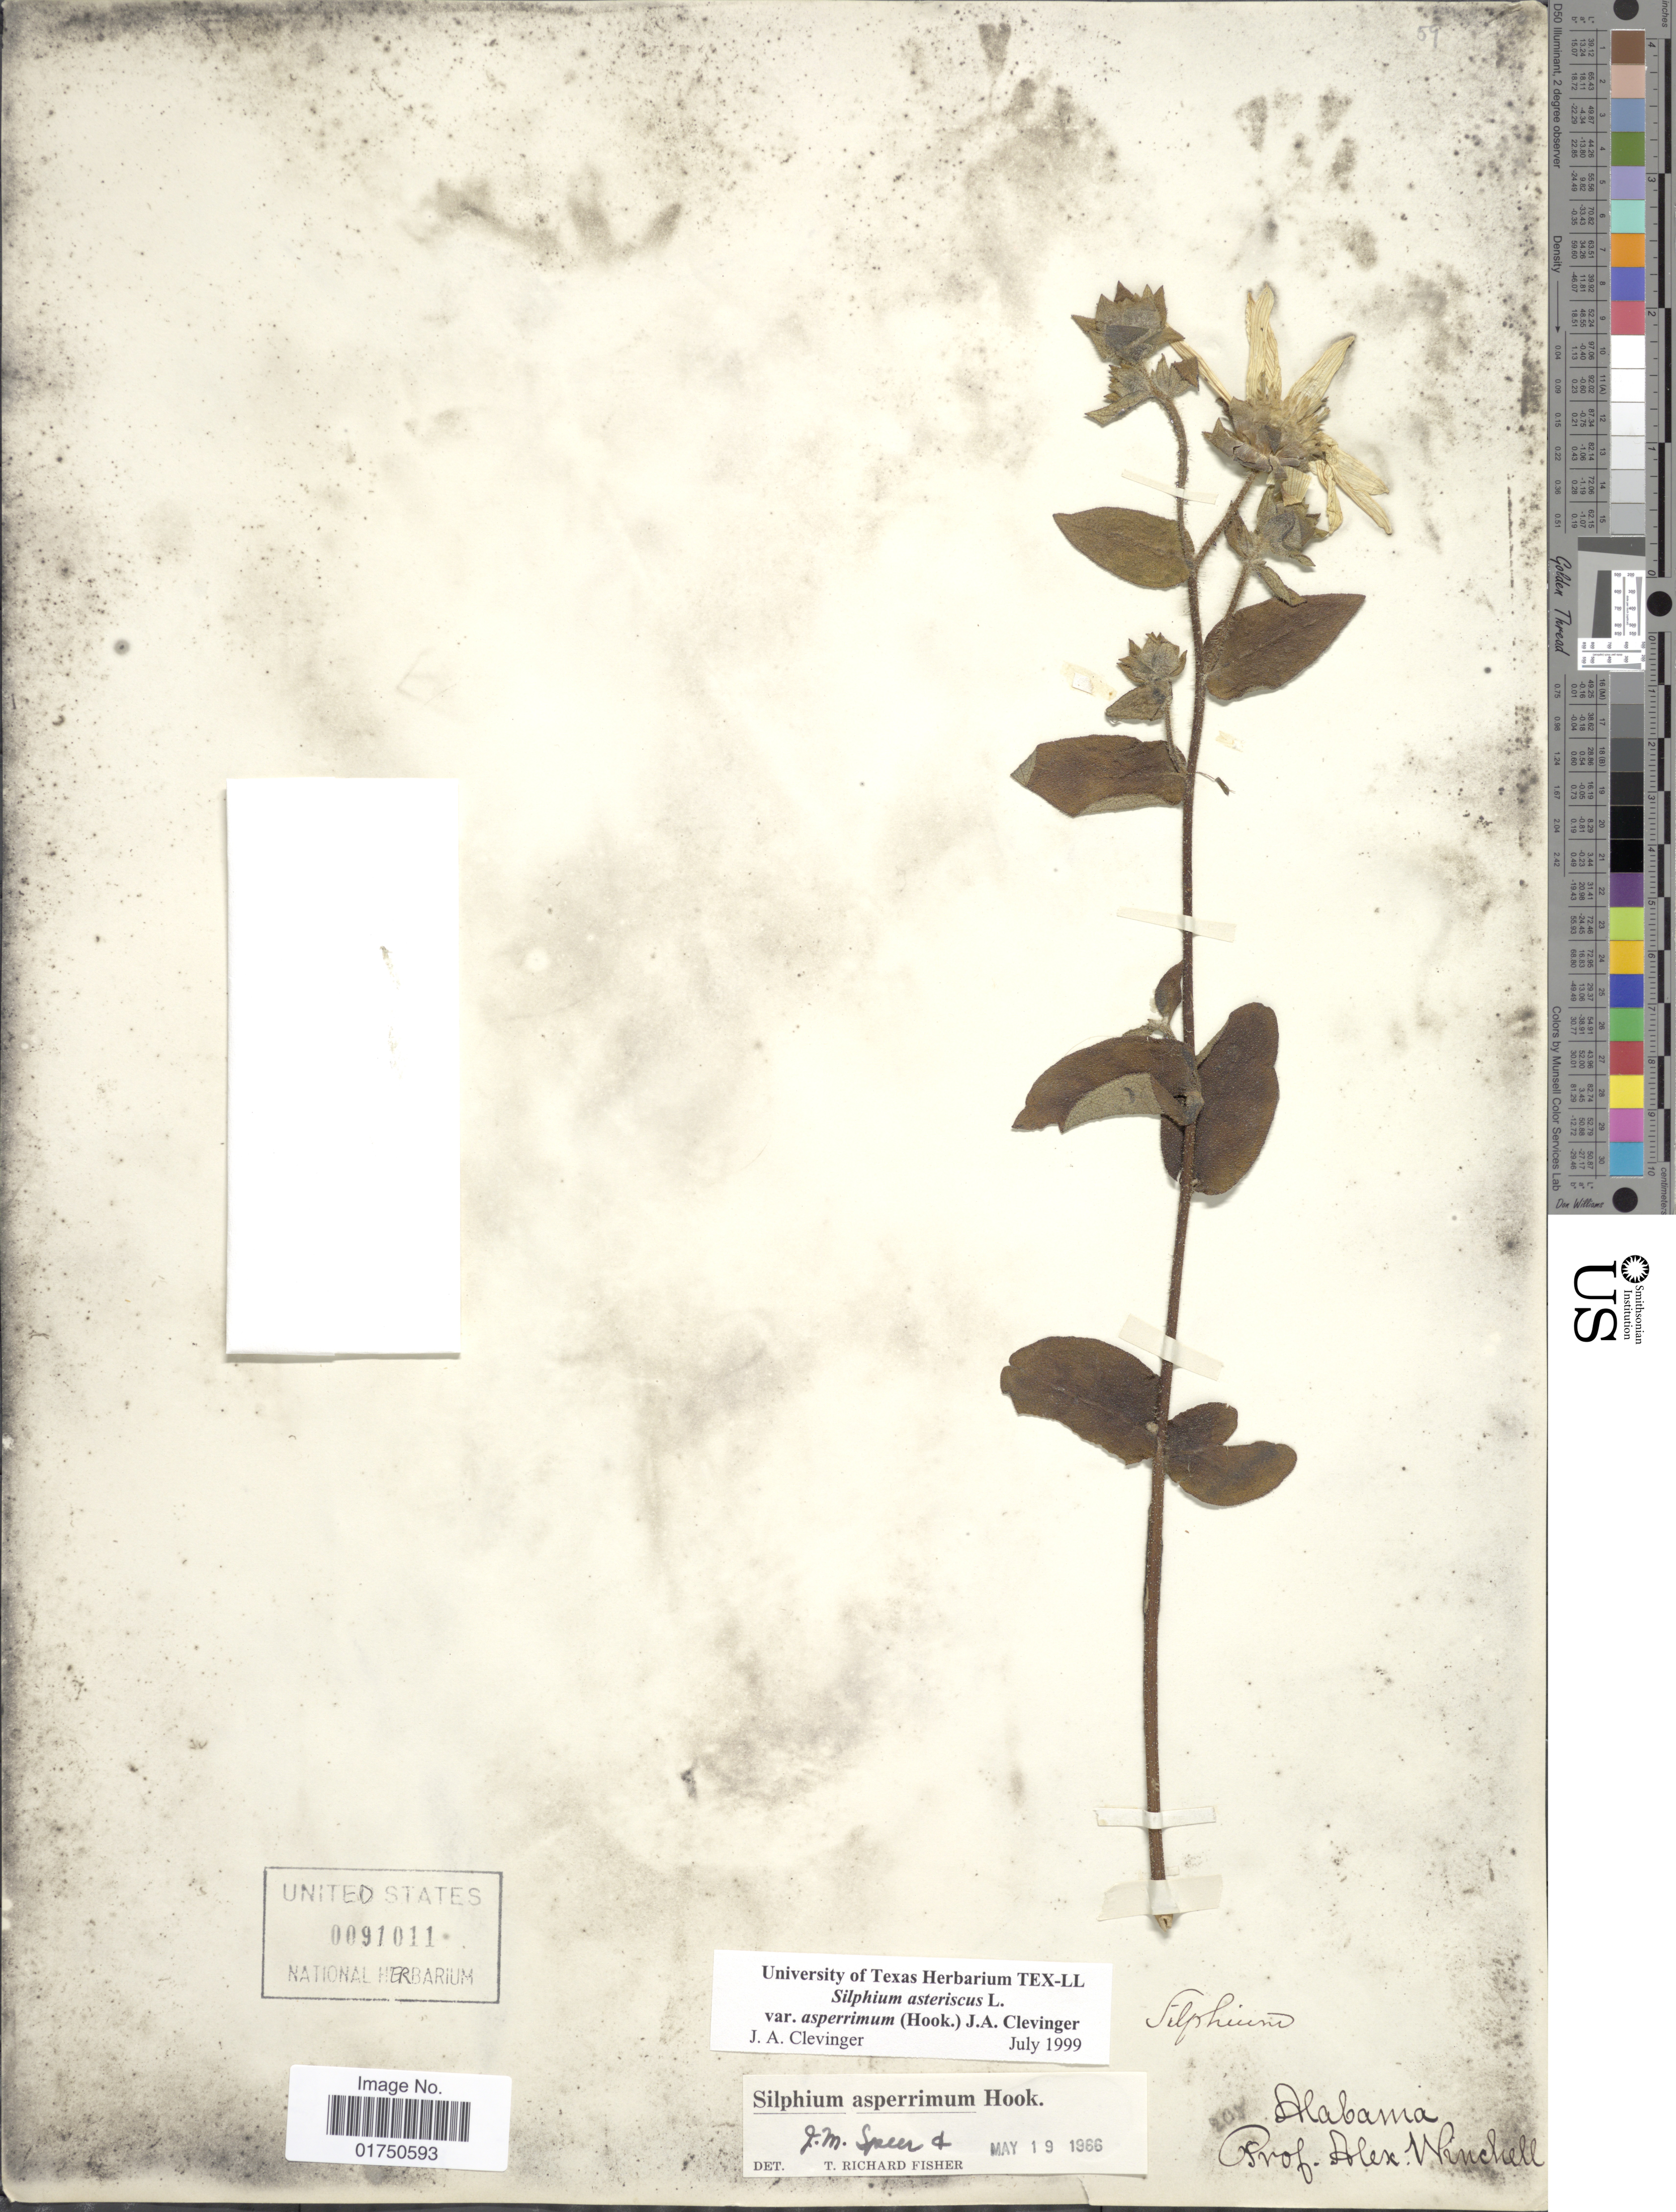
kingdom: Plantae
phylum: Tracheophyta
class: Magnoliopsida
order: Asterales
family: Asteraceae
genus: Silphium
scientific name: Silphium asteriscus var. asperrimum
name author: (Hook.) Clevinger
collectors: A. Winchell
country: United States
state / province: Alabama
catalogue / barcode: US 91011